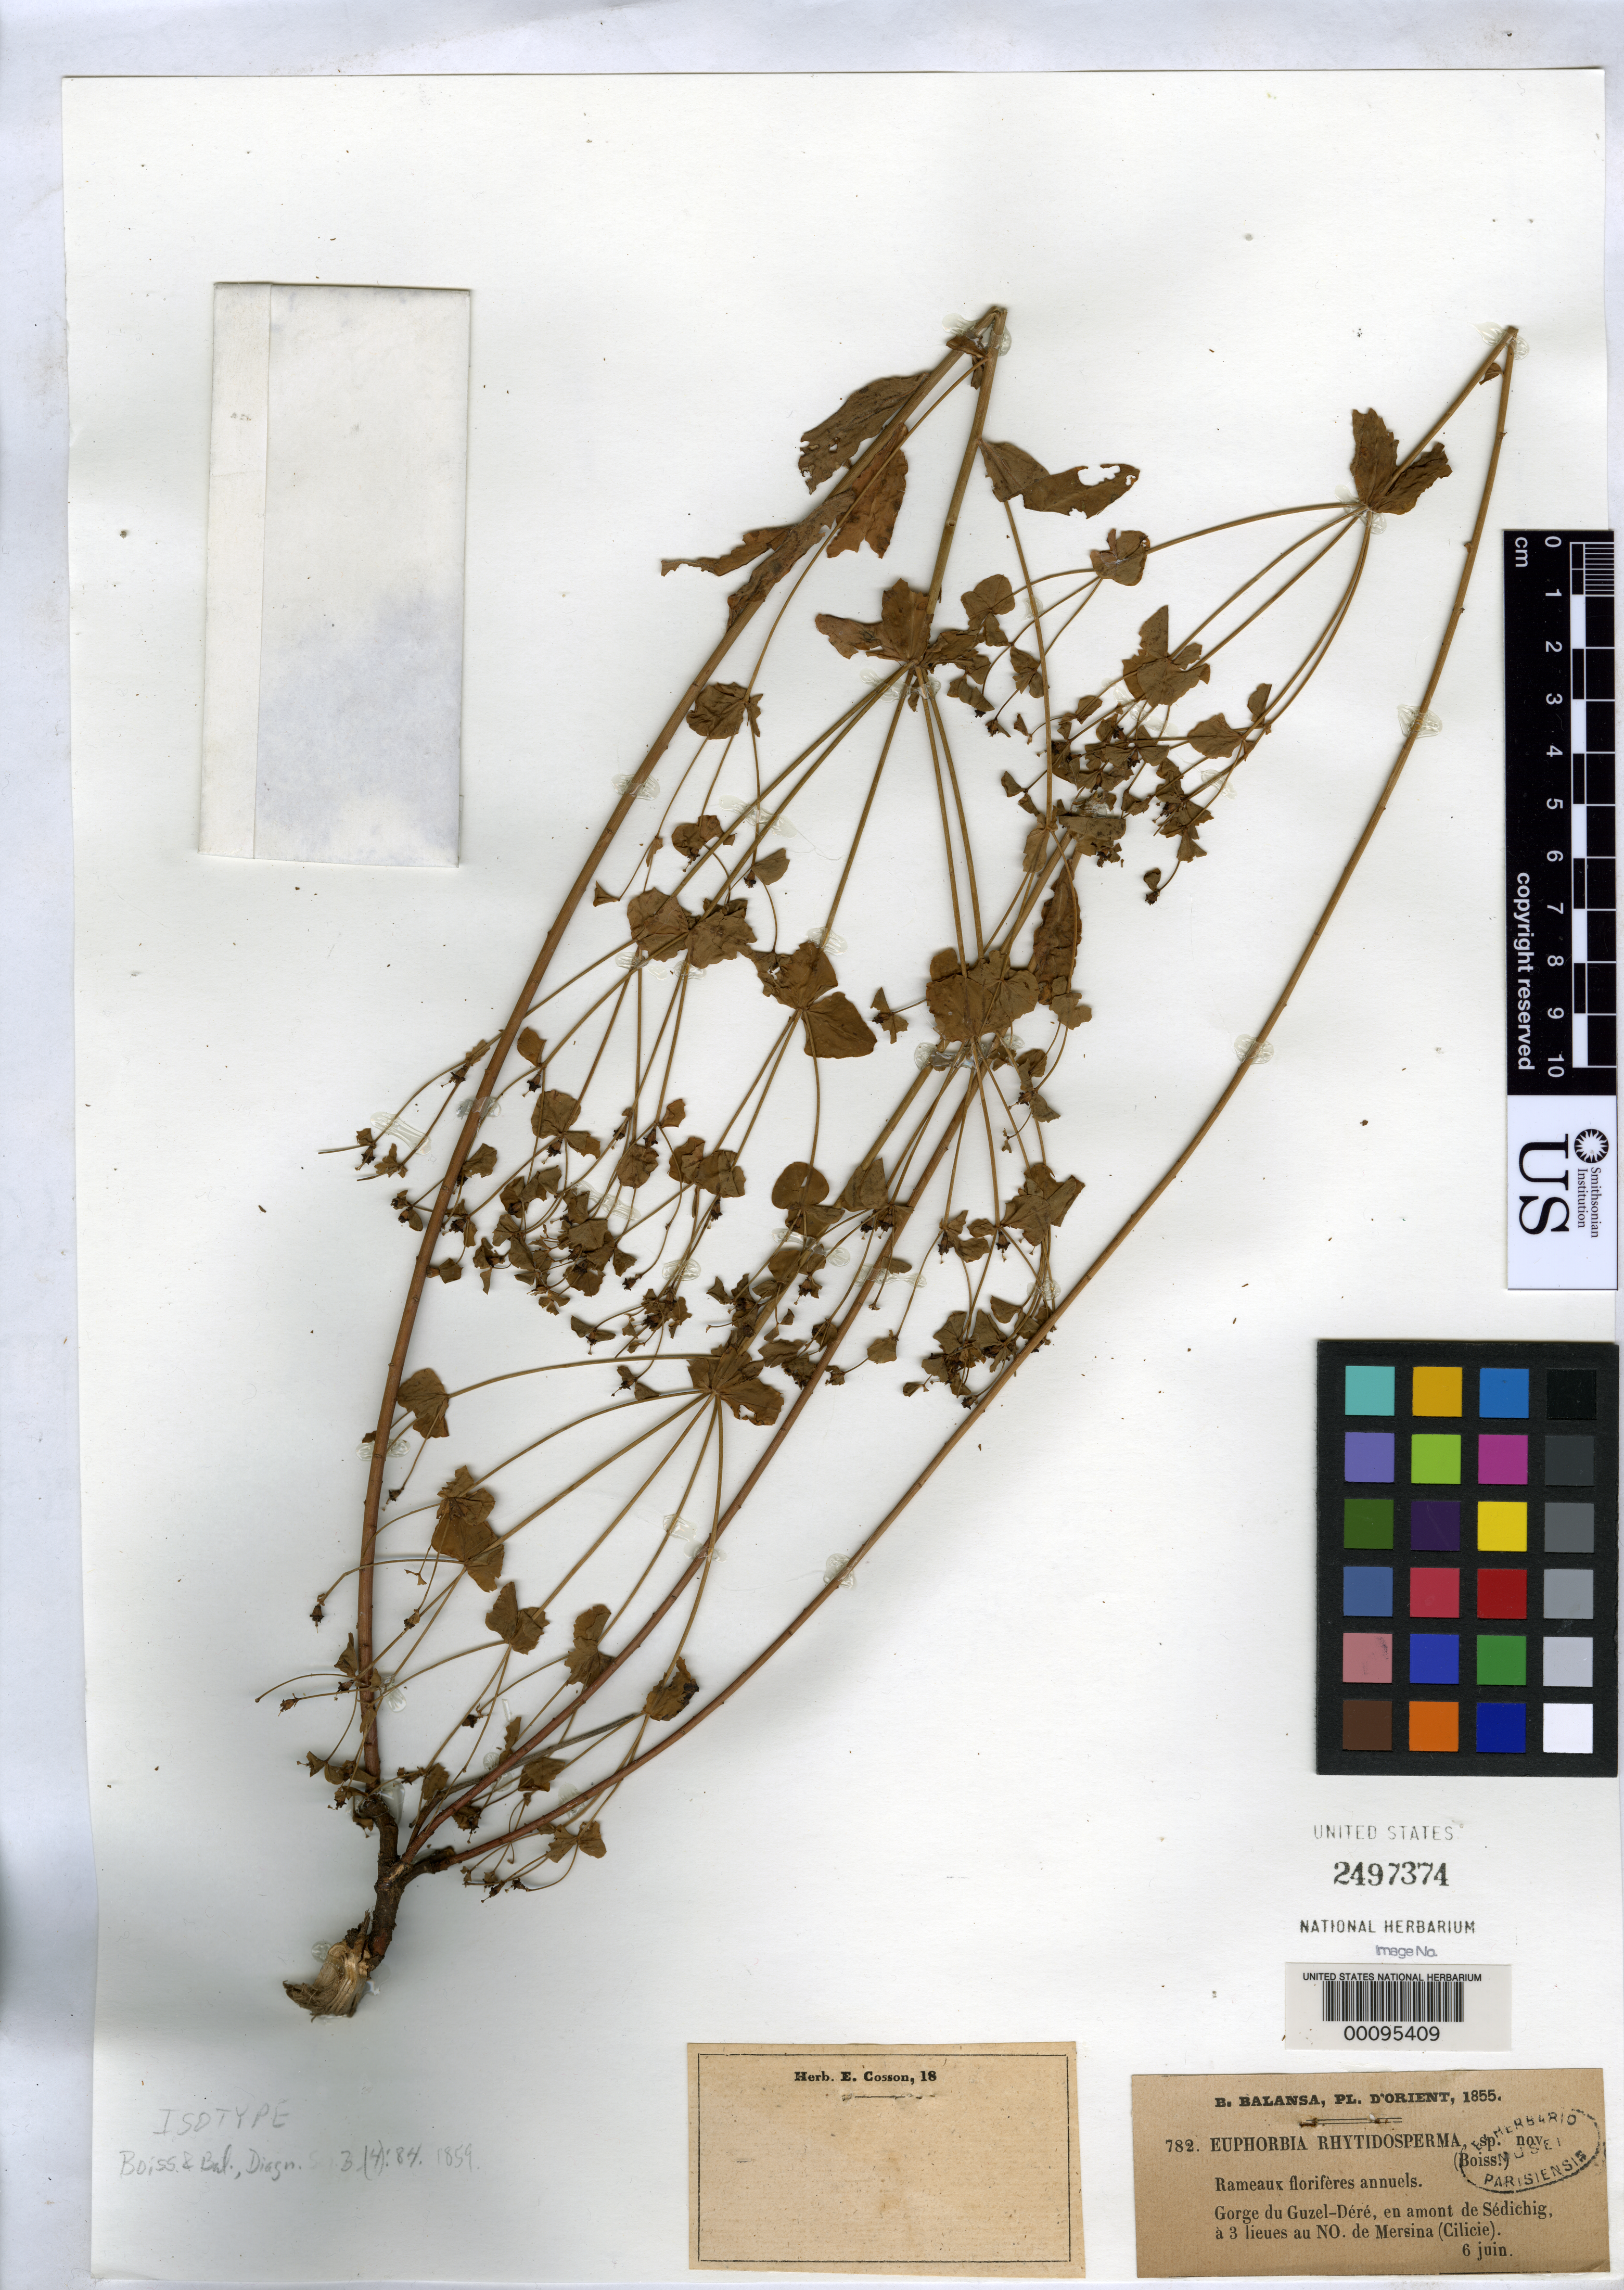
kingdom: Plantae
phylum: Tracheophyta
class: Magnoliopsida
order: Malpighiales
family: Euphorbiaceae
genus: Euphorbia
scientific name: Euphorbia rhytidosperma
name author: Boiss. & Balansa in Boiss.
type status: Isotype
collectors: B. Balansa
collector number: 782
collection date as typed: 06 Jun 1855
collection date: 1855-06-06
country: Turkey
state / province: Mersin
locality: Cilicia, Mersin.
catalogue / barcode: US 2497374